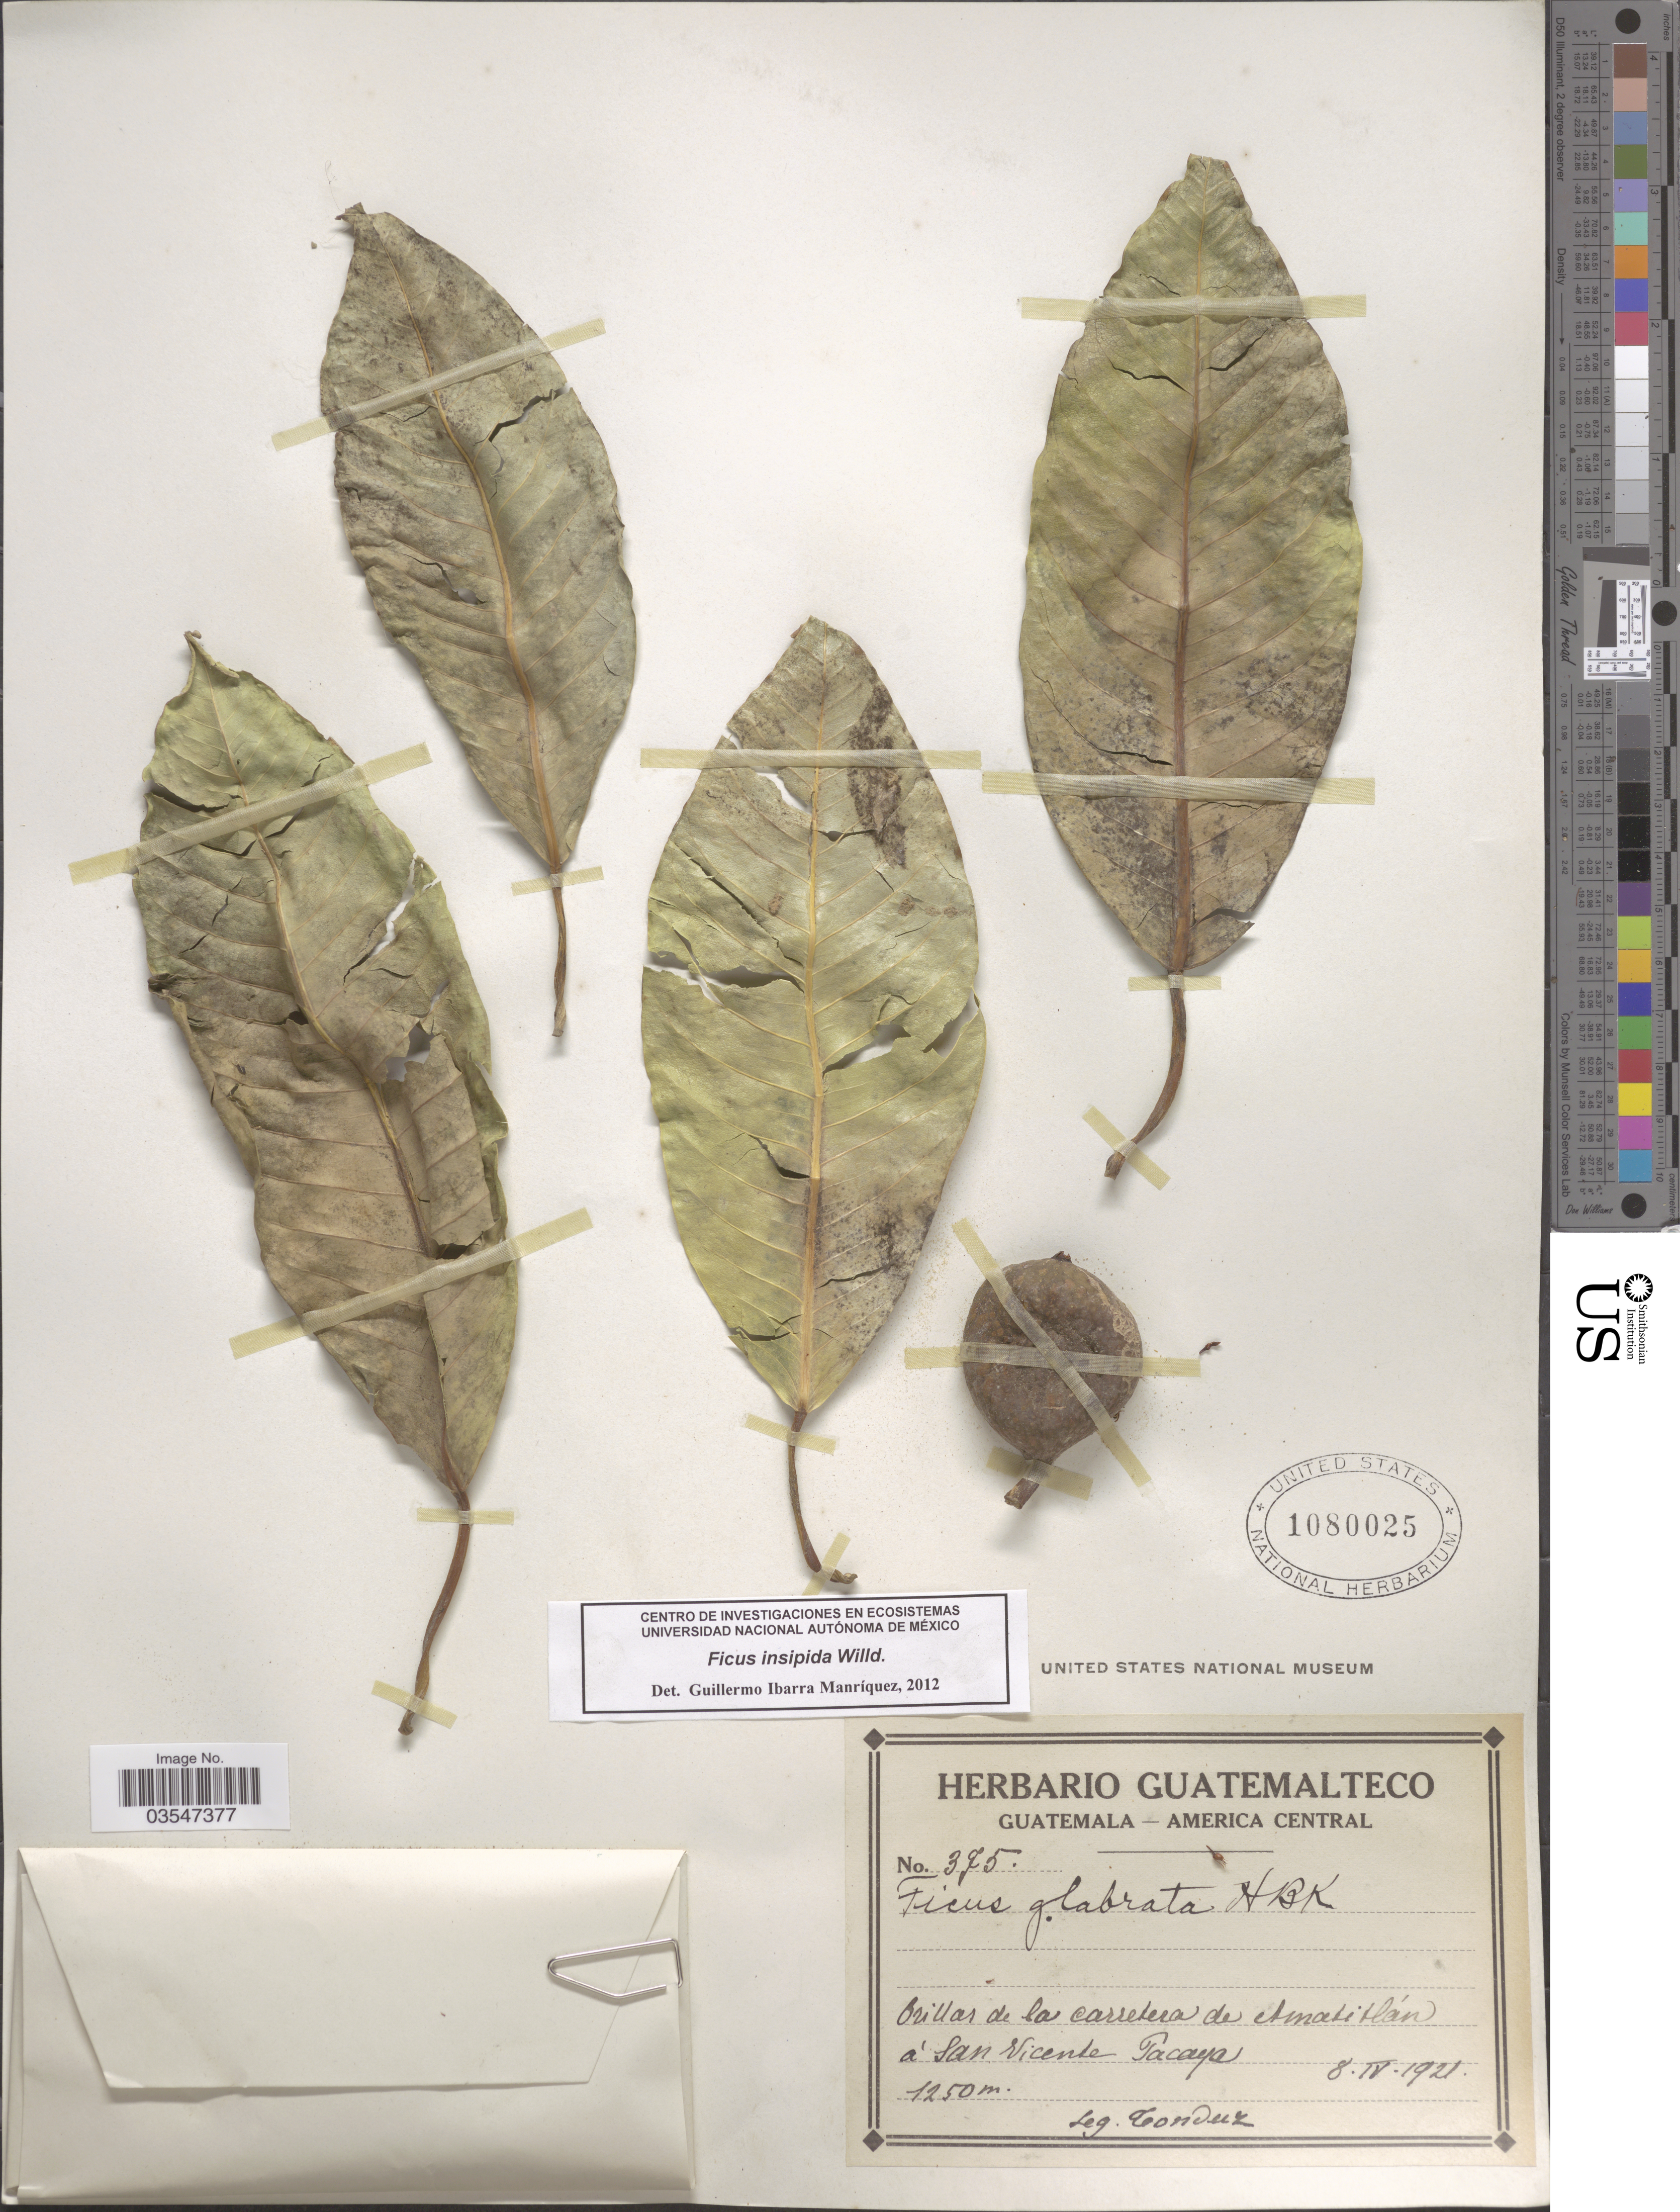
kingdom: Plantae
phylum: Tracheophyta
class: Magnoliopsida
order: Rosales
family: Moraceae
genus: Ficus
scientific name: Ficus insipida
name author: Willd.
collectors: Tonduz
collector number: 375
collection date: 1921-04-08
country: Guatemala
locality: Orillas de la carretera de Amatitlán á San Vicente Pacaya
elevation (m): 1250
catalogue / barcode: US 1080025